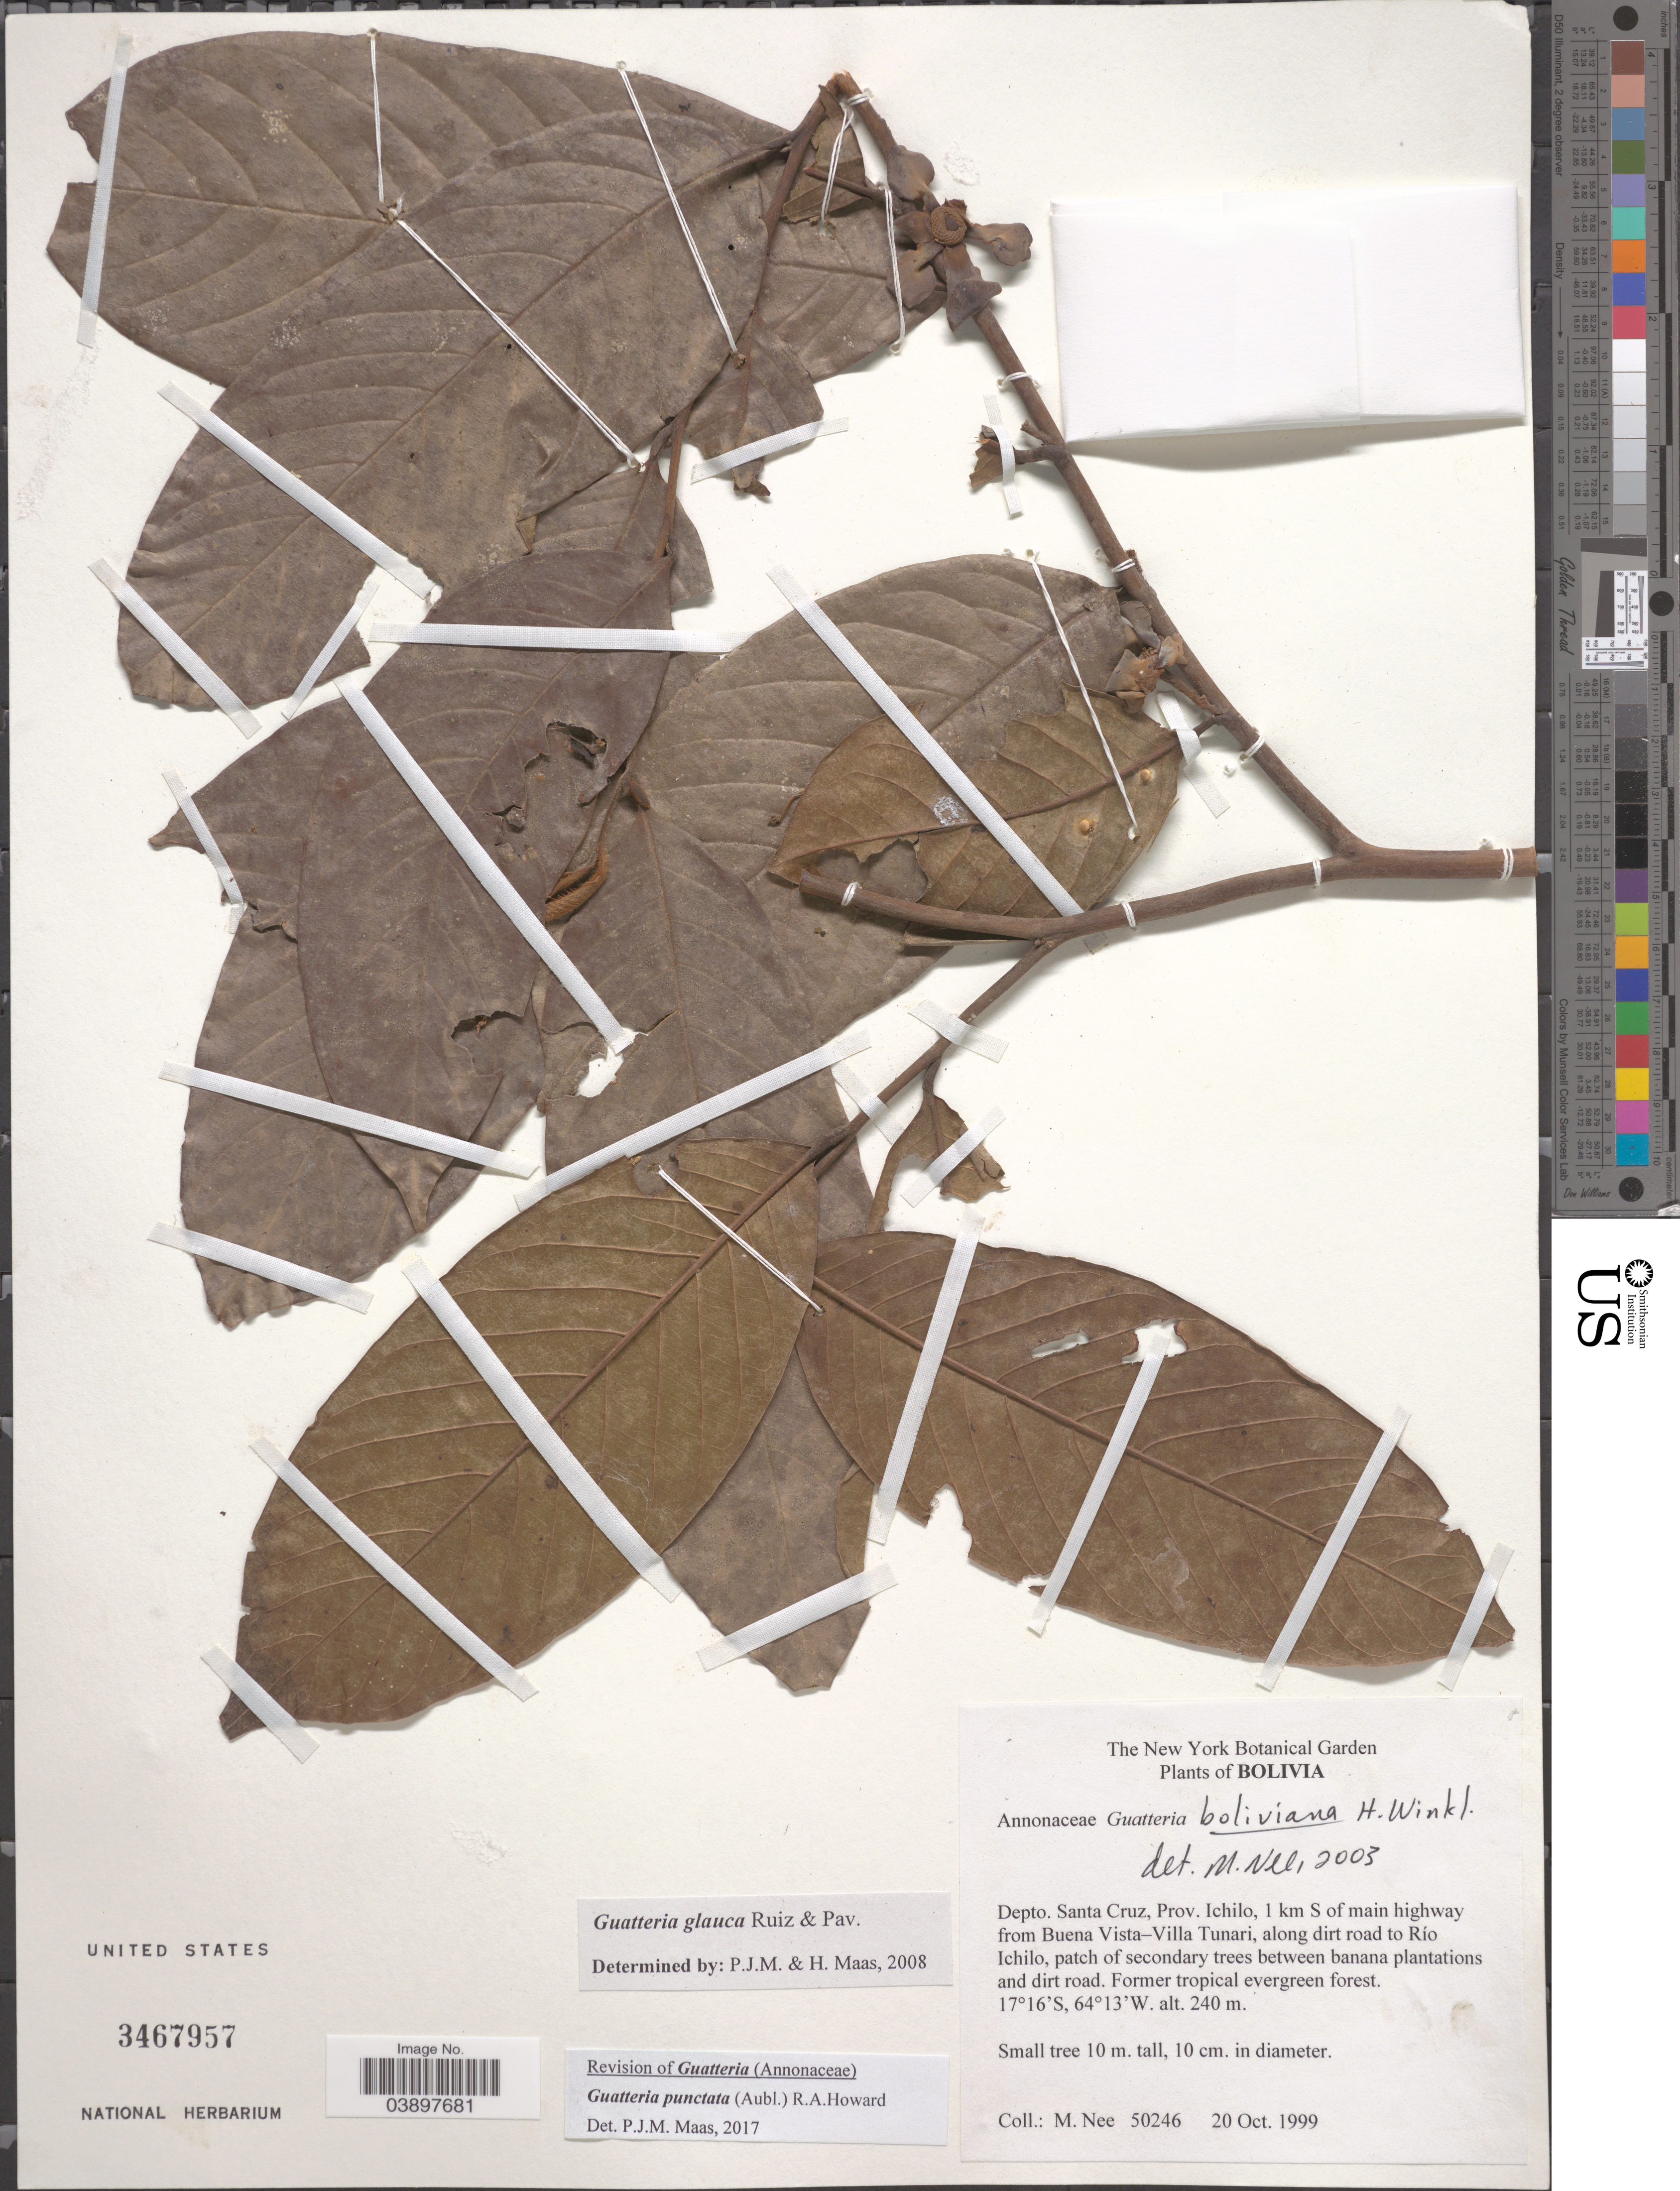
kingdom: Plantae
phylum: Tracheophyta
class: Magnoliopsida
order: Magnoliales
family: Annonaceae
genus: Guatteria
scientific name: Guatteria punctata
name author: (Aubl.) R.A. Howard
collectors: M. Nee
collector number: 50246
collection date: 1999-10-20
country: Bolivia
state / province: Santa Cruz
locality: Depto. Santa Cruz, Prov. Ichilo, 1 km S of main highway from Buena Vista- Villa tunari, along dirt road to Río ichilo.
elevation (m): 240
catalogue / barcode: US 3467957